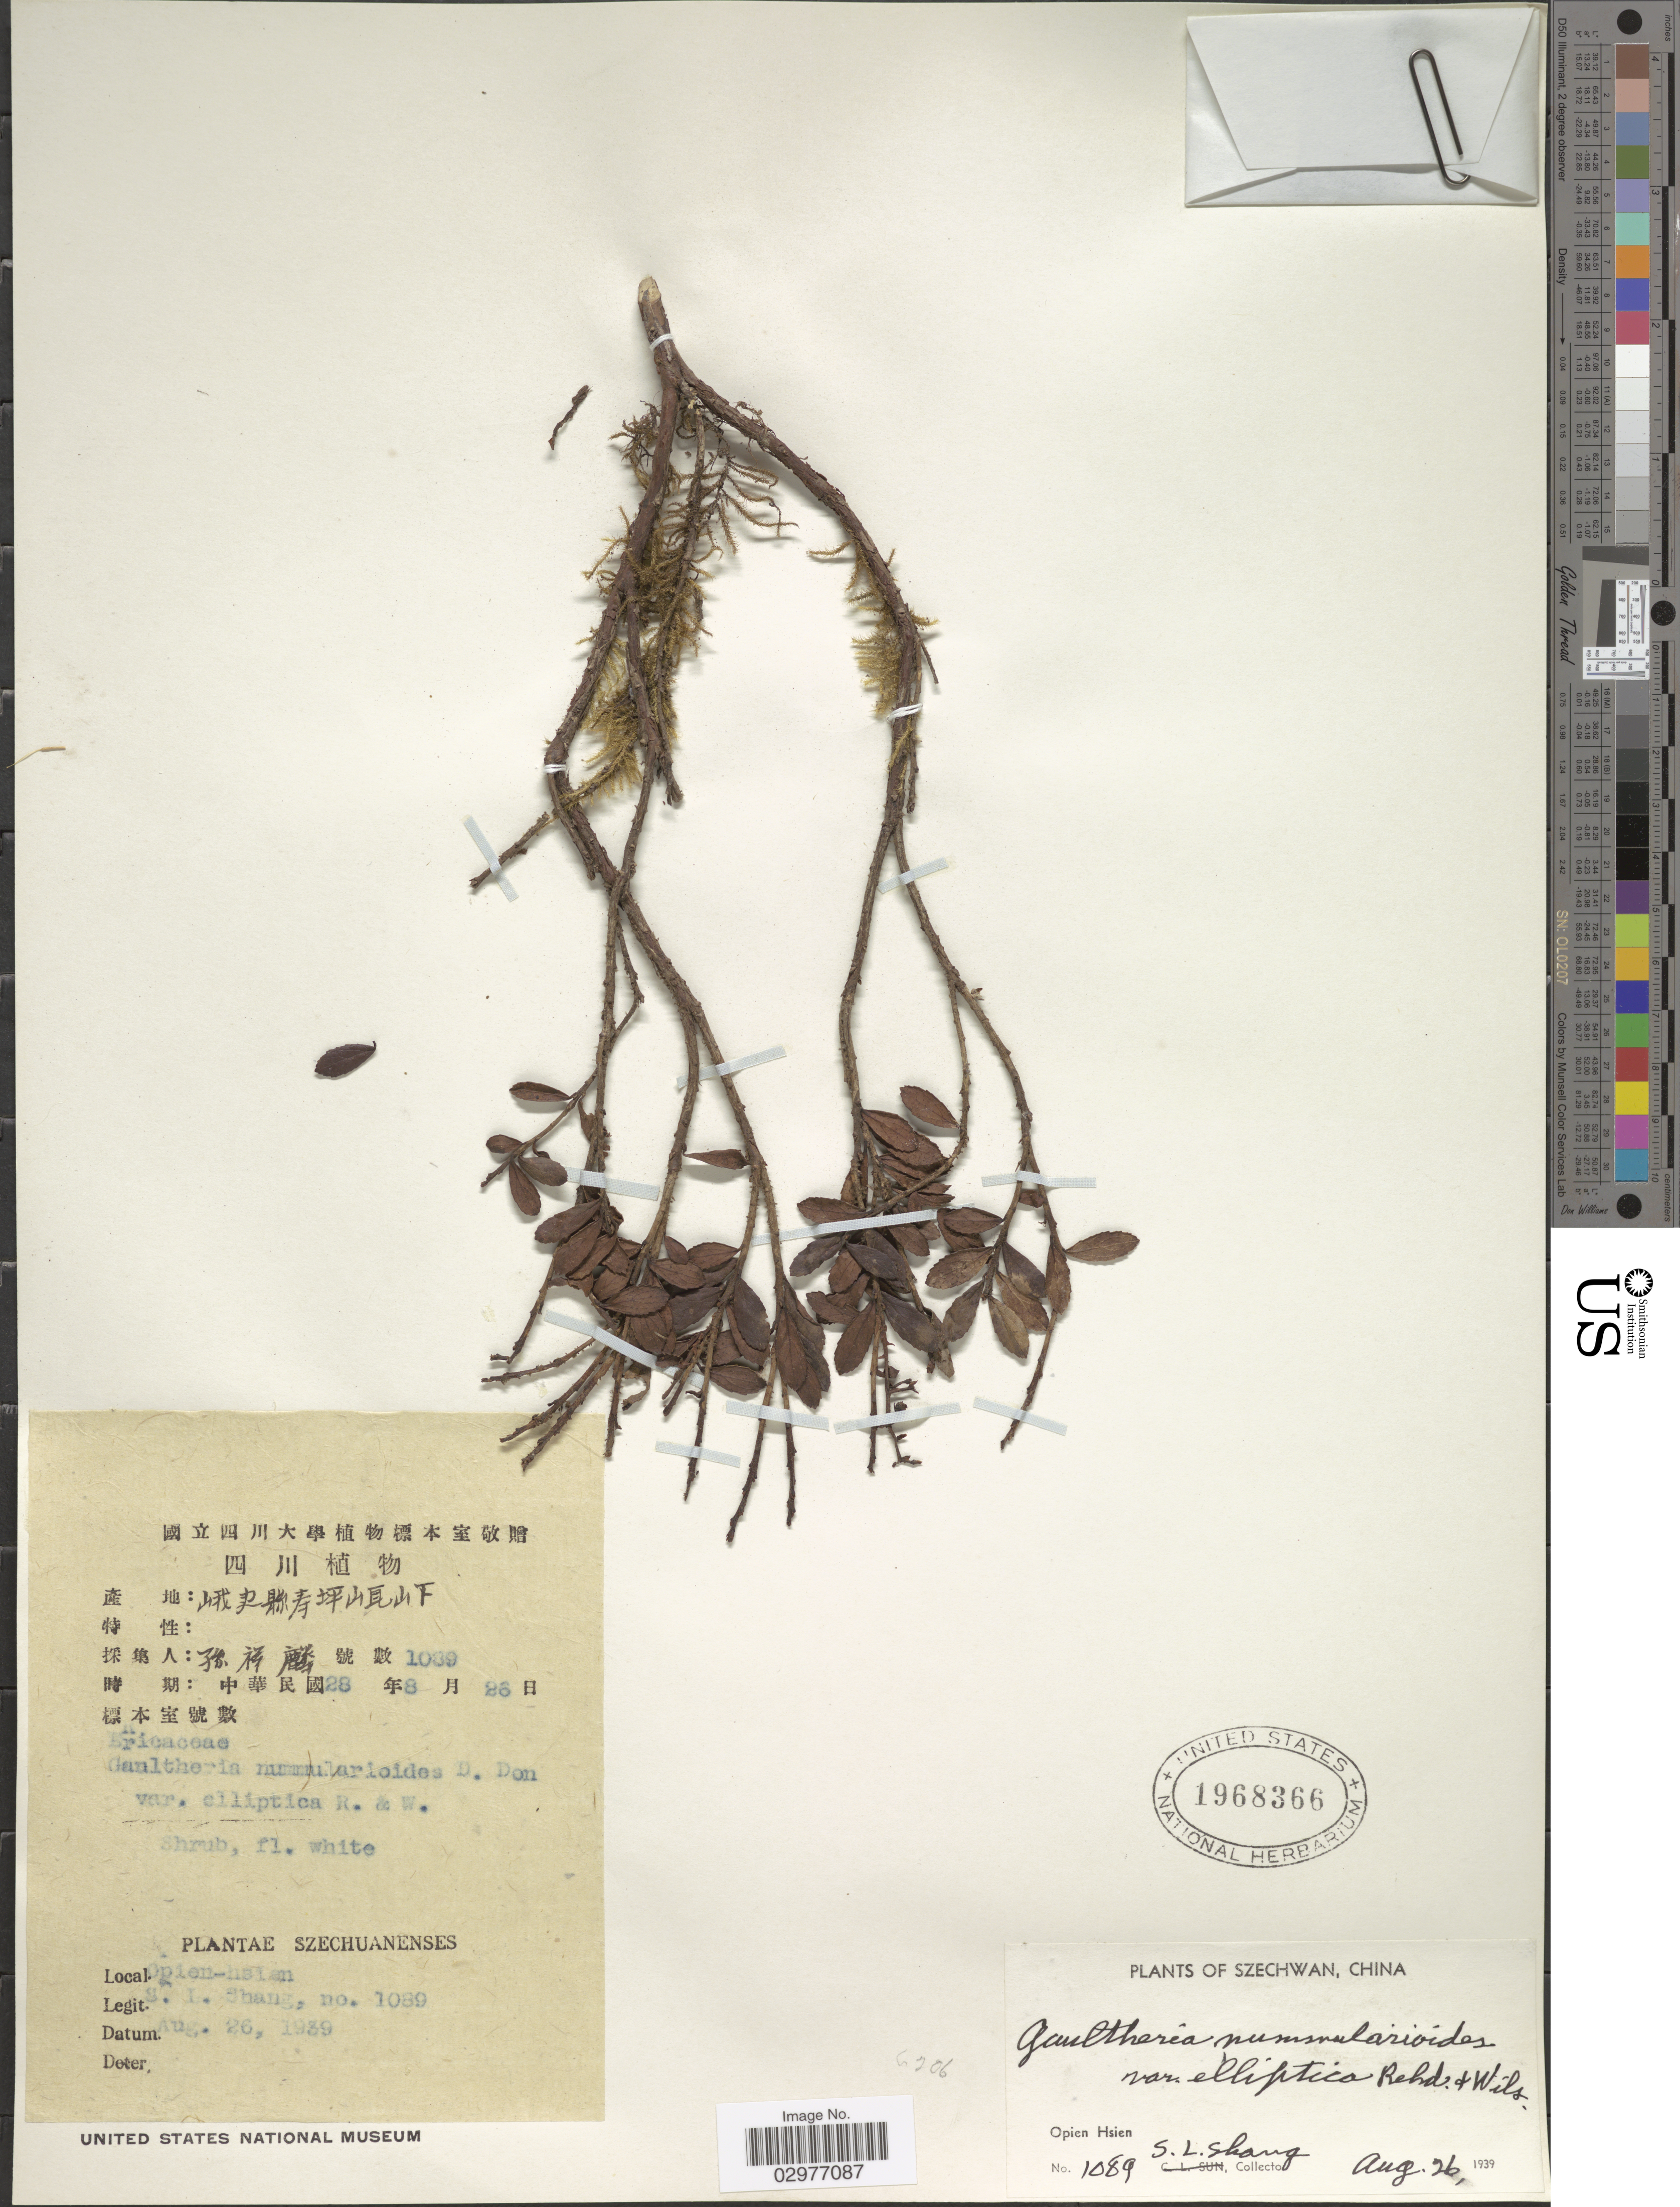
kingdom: Plantae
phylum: Tracheophyta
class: Magnoliopsida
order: Ericales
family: Ericaceae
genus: Gaultheria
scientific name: Gaultheria nummularioides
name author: G. Don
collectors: S. Shang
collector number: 1089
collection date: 1939-08-26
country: China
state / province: Sichuan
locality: Opien Hsien.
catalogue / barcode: US 1968366